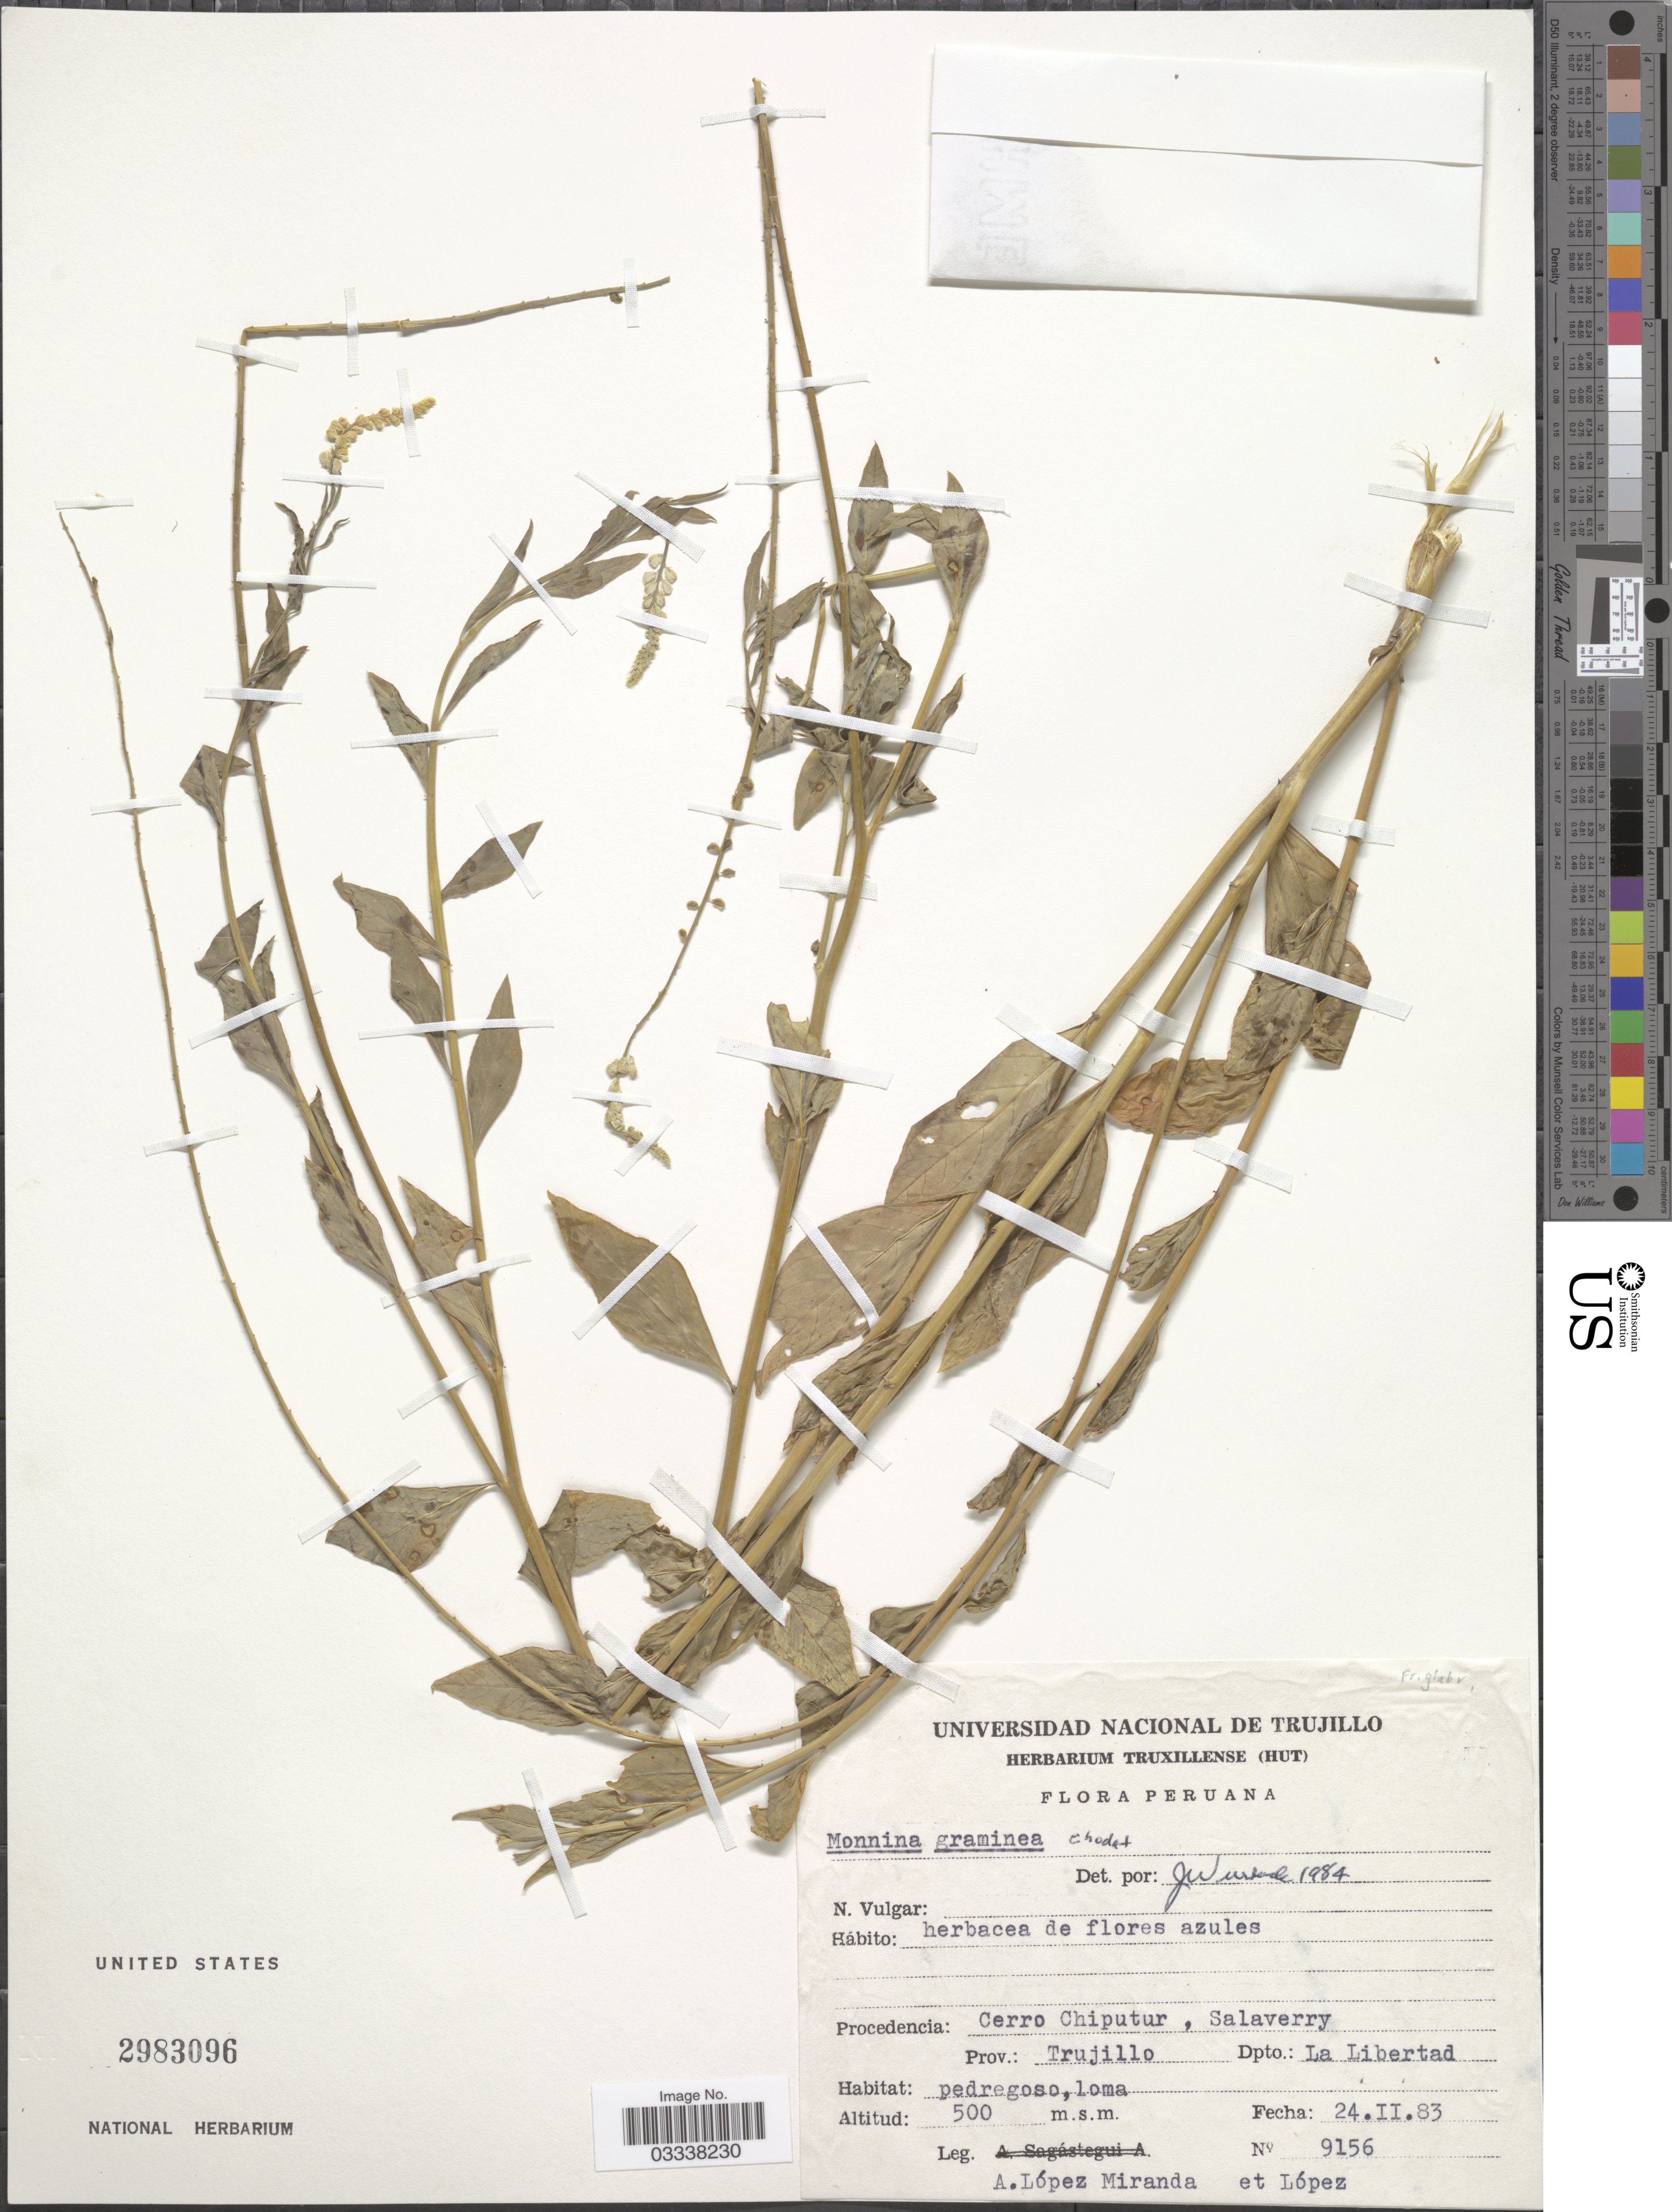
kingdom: Plantae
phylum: Tracheophyta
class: Magnoliopsida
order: Fabales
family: Polygalaceae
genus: Monnina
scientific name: Monnina graminea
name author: Chodat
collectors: A. López M. & Lopez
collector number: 9156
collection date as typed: Transcribed d/m/y: 24/2/83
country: Peru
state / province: La Libertad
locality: Cerro Chiputur, Salaverry. Prov.: Trujillo Dpto.: La Libertad.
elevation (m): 500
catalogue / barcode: US 2983096